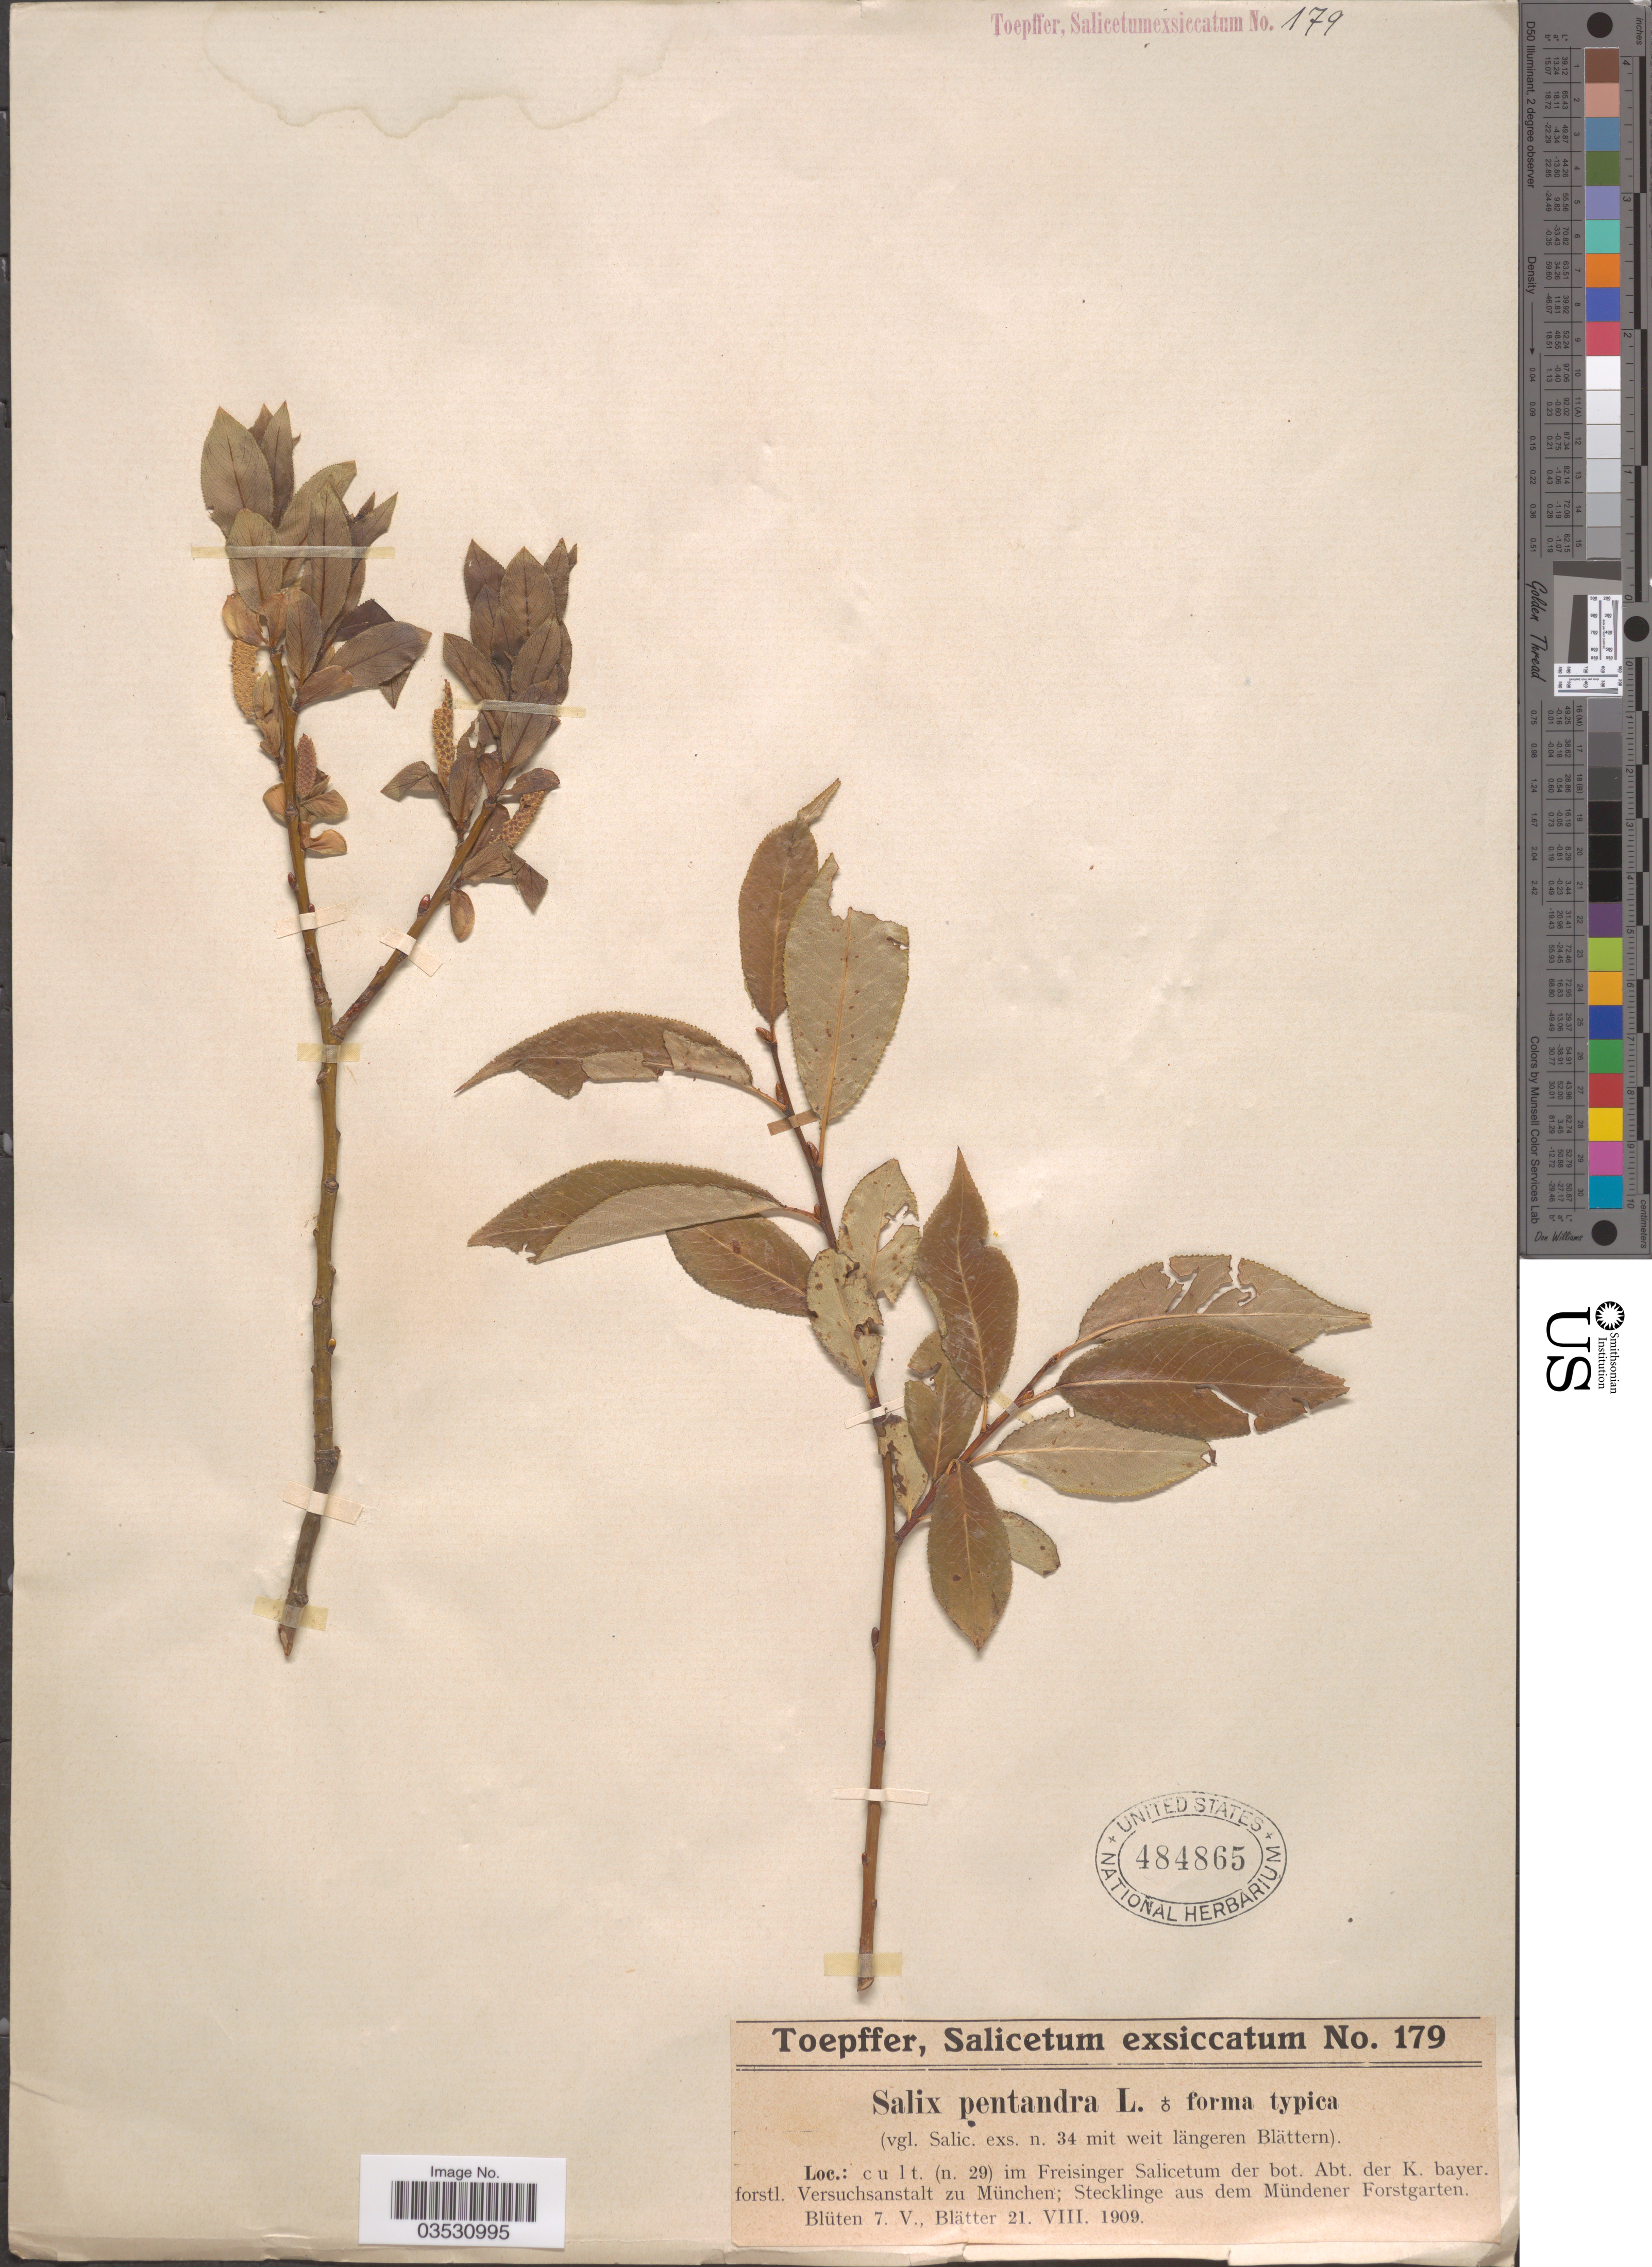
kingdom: Plantae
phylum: Tracheophyta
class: Magnoliopsida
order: Malpighiales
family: Salicaceae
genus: Salix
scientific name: Salix pentandra f. typica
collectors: A. Toepffer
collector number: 179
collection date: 1909-05-07/1909-08-21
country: Germany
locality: Im Freisinger Salicetum der bot. Abt. der K. bayer. forstl. Versuchsanstalt zu München; Stecklinge aus dem Mündener Forstgarten.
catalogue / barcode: US 484865